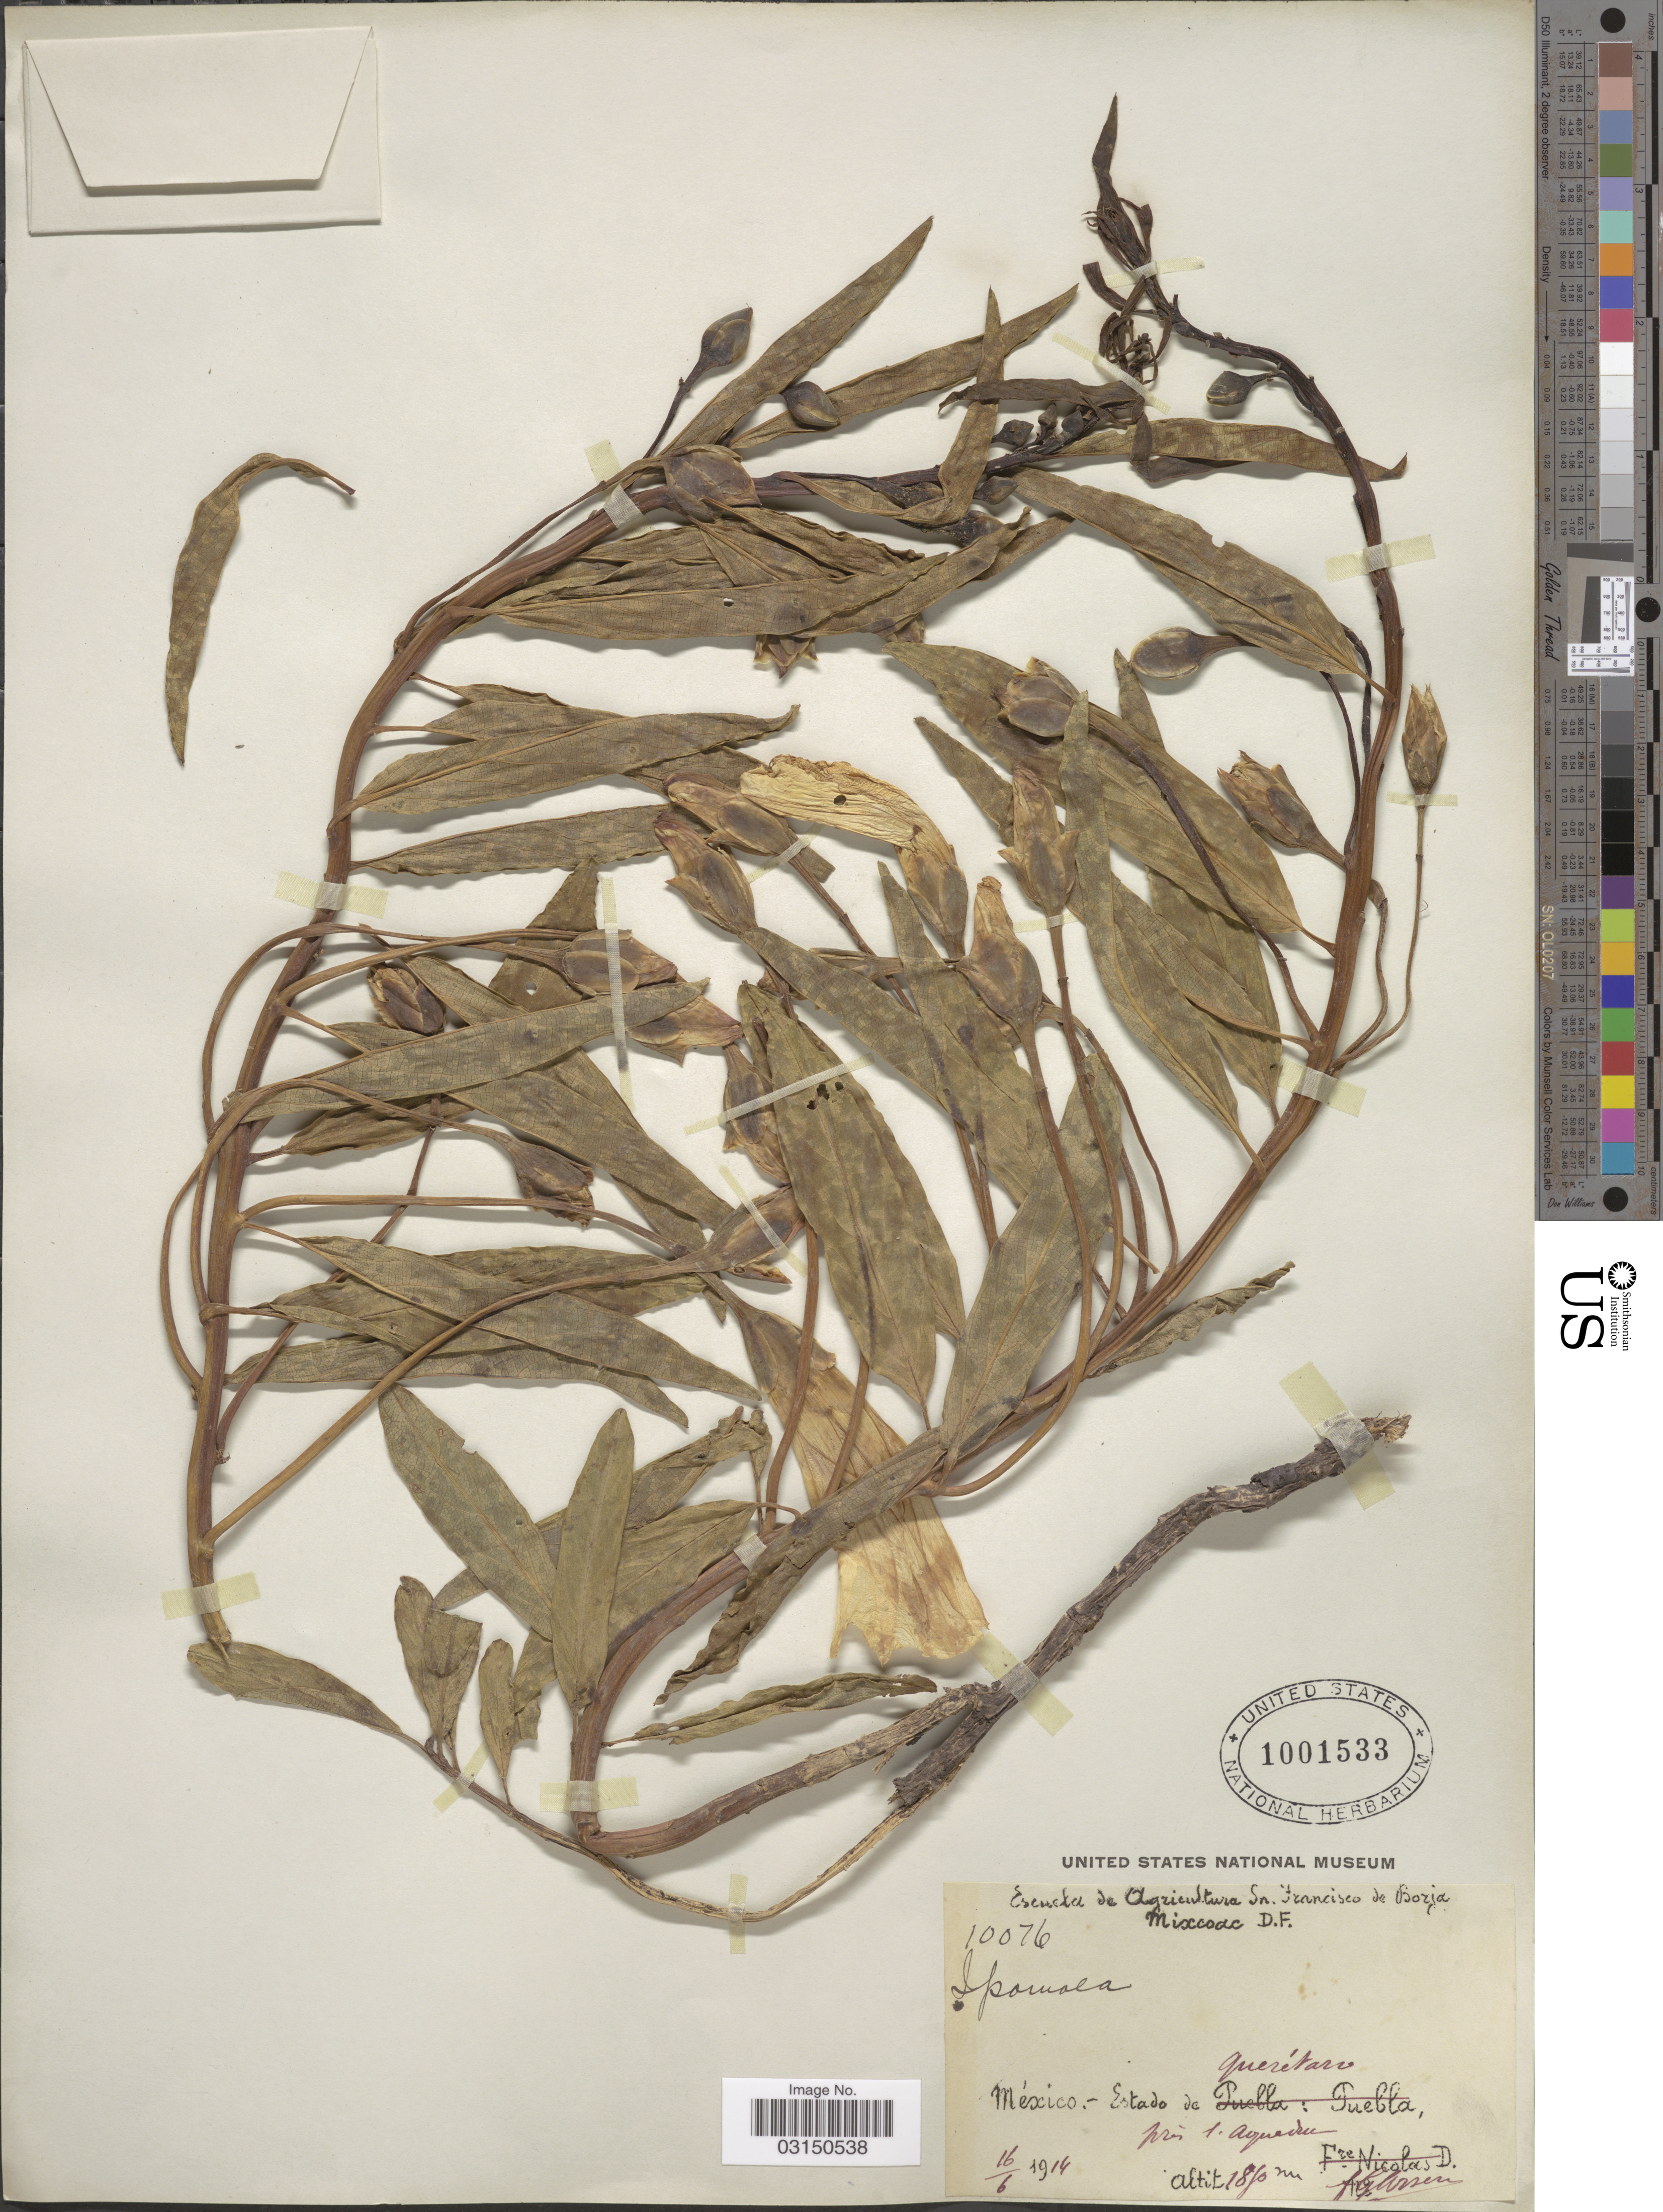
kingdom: Plantae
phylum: Tracheophyta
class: Magnoliopsida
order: Solanales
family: Convolvulaceae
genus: Ipomoea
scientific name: Ipomoea longifolia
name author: Benth.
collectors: Bro. G. Arsène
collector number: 10076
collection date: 1914-06-16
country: Mexico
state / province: Querétaro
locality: Prés l'Aquedu [Near Aqueduct]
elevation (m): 1850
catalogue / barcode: US 1001533